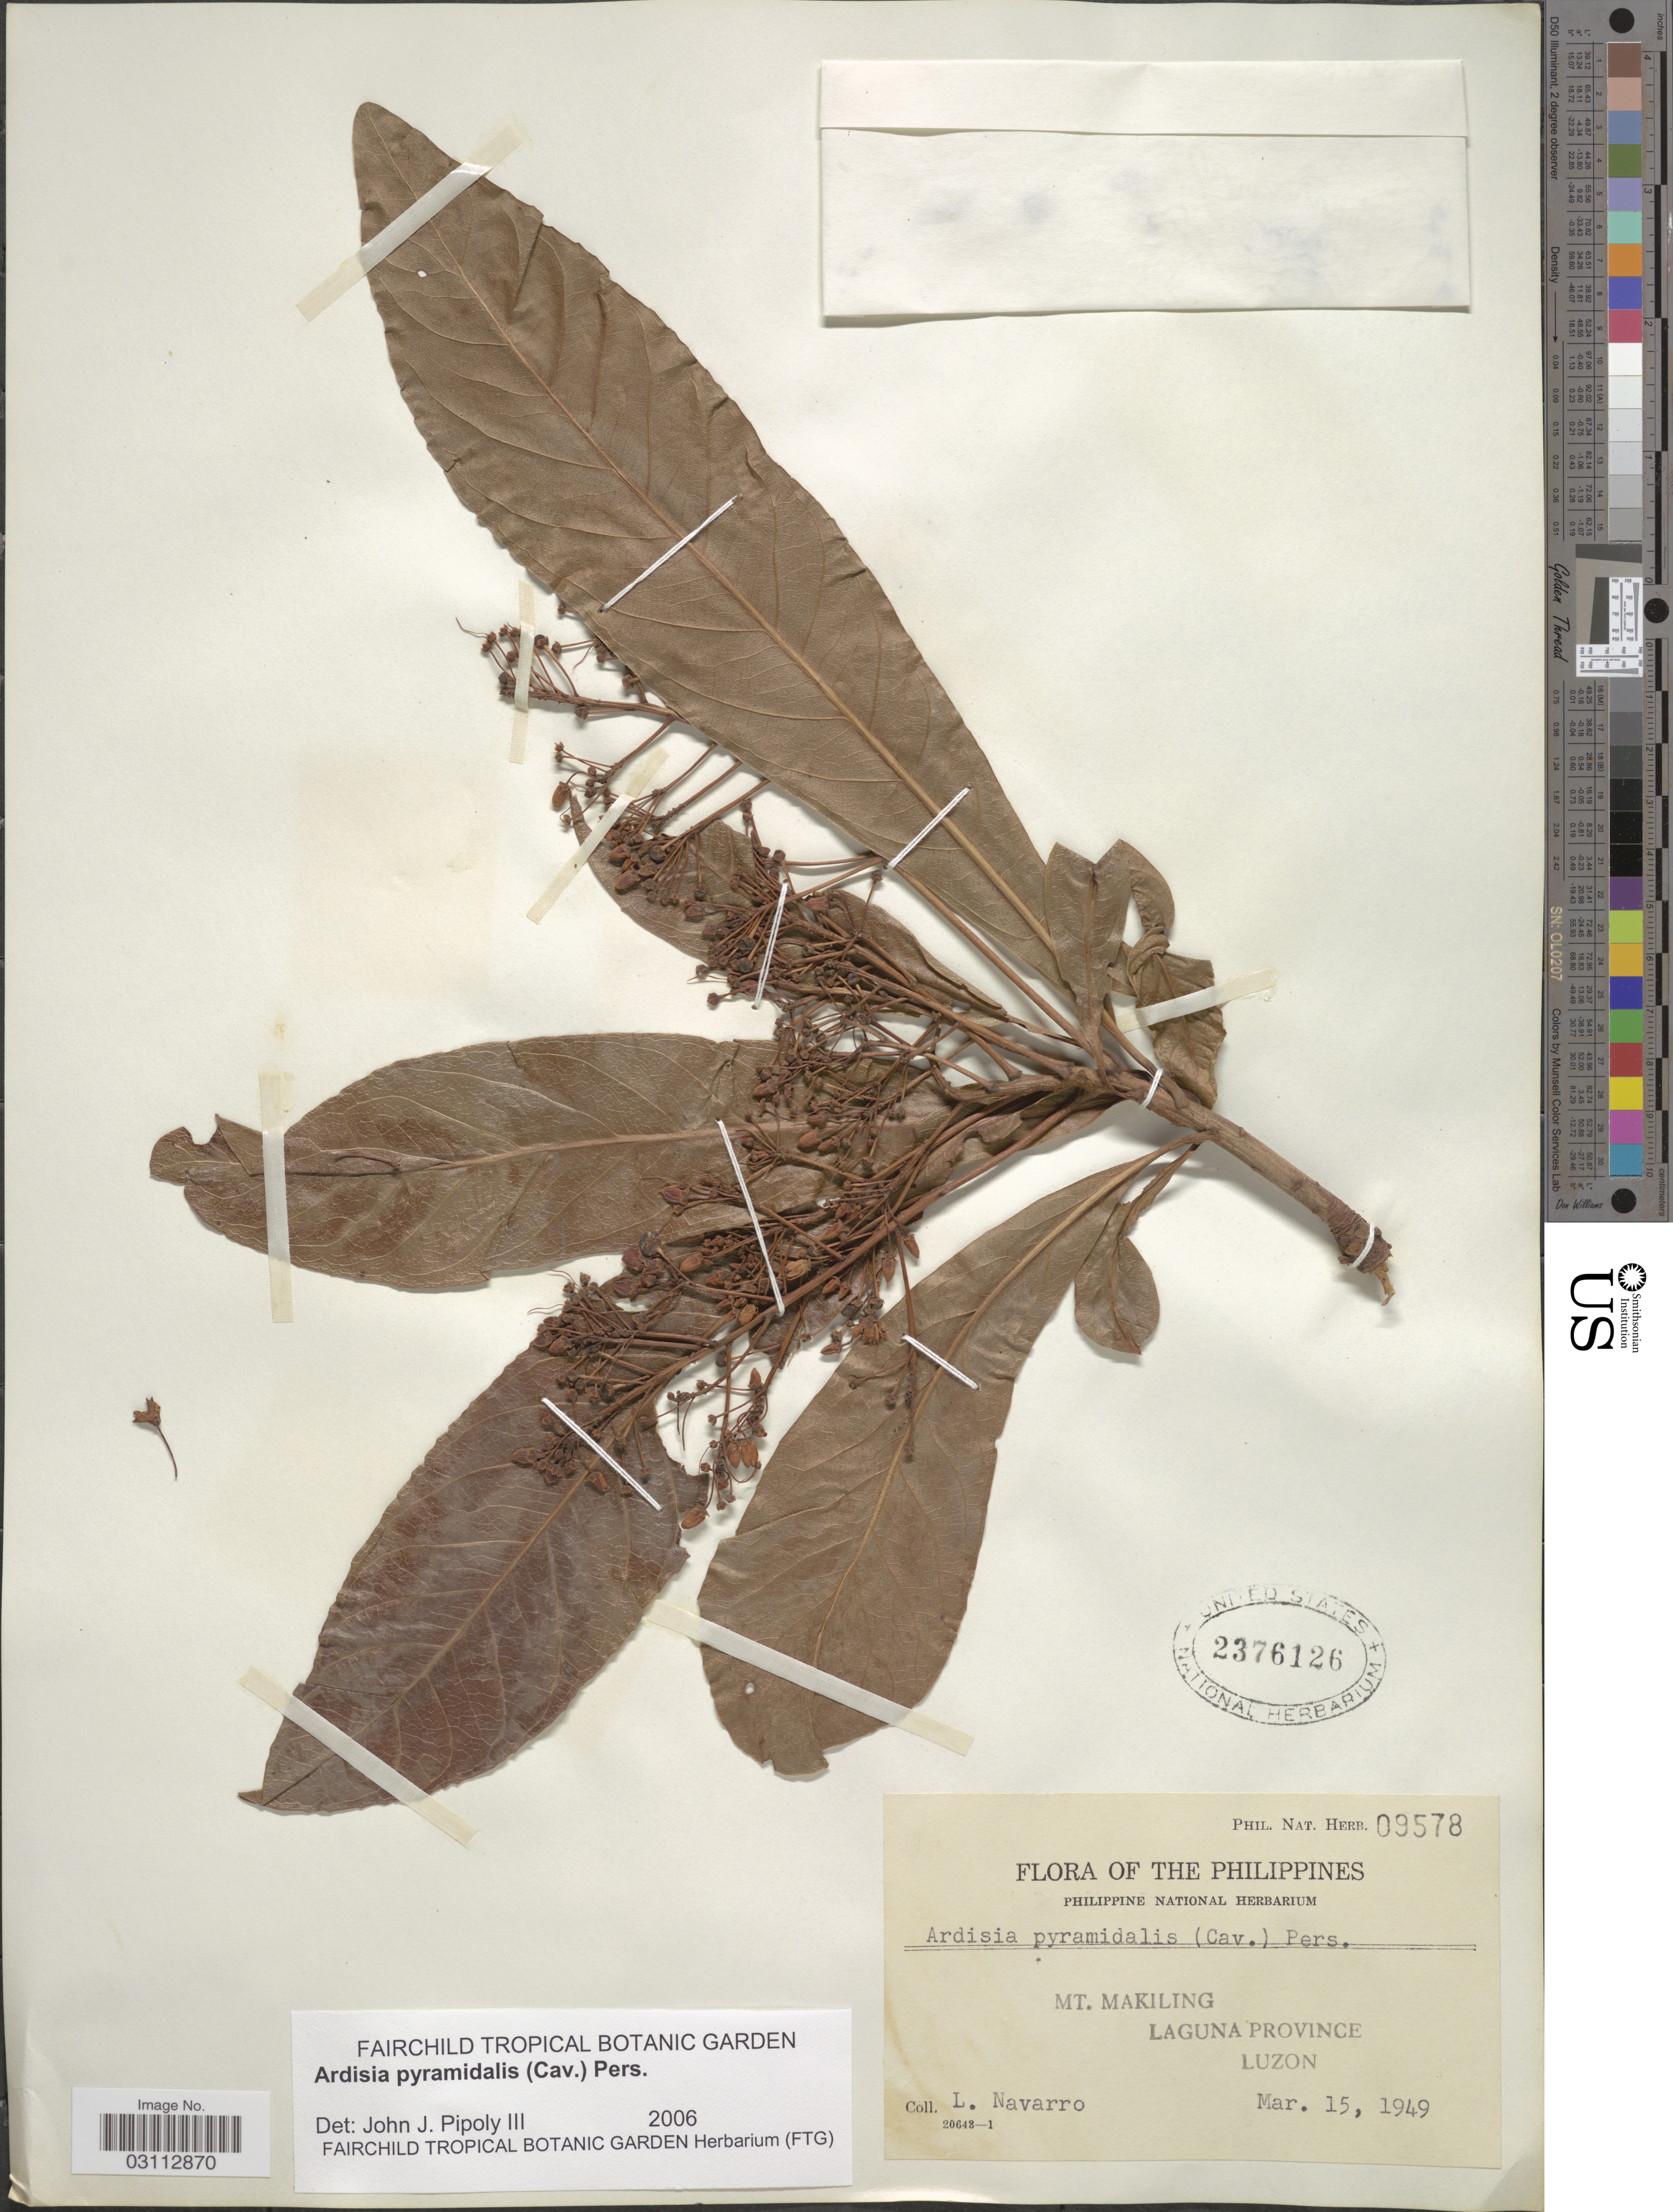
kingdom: Plantae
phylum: Tracheophyta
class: Magnoliopsida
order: Ericales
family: Primulaceae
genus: Ardisia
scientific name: Ardisia pyramidalis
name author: (Cav.) Pers.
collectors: L. Navarro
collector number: Phil. Nat. Herb. 09578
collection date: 1949-03-15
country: Philippines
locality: Mt. Makiling. Laguna Province. Luzon.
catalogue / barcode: US 2376126